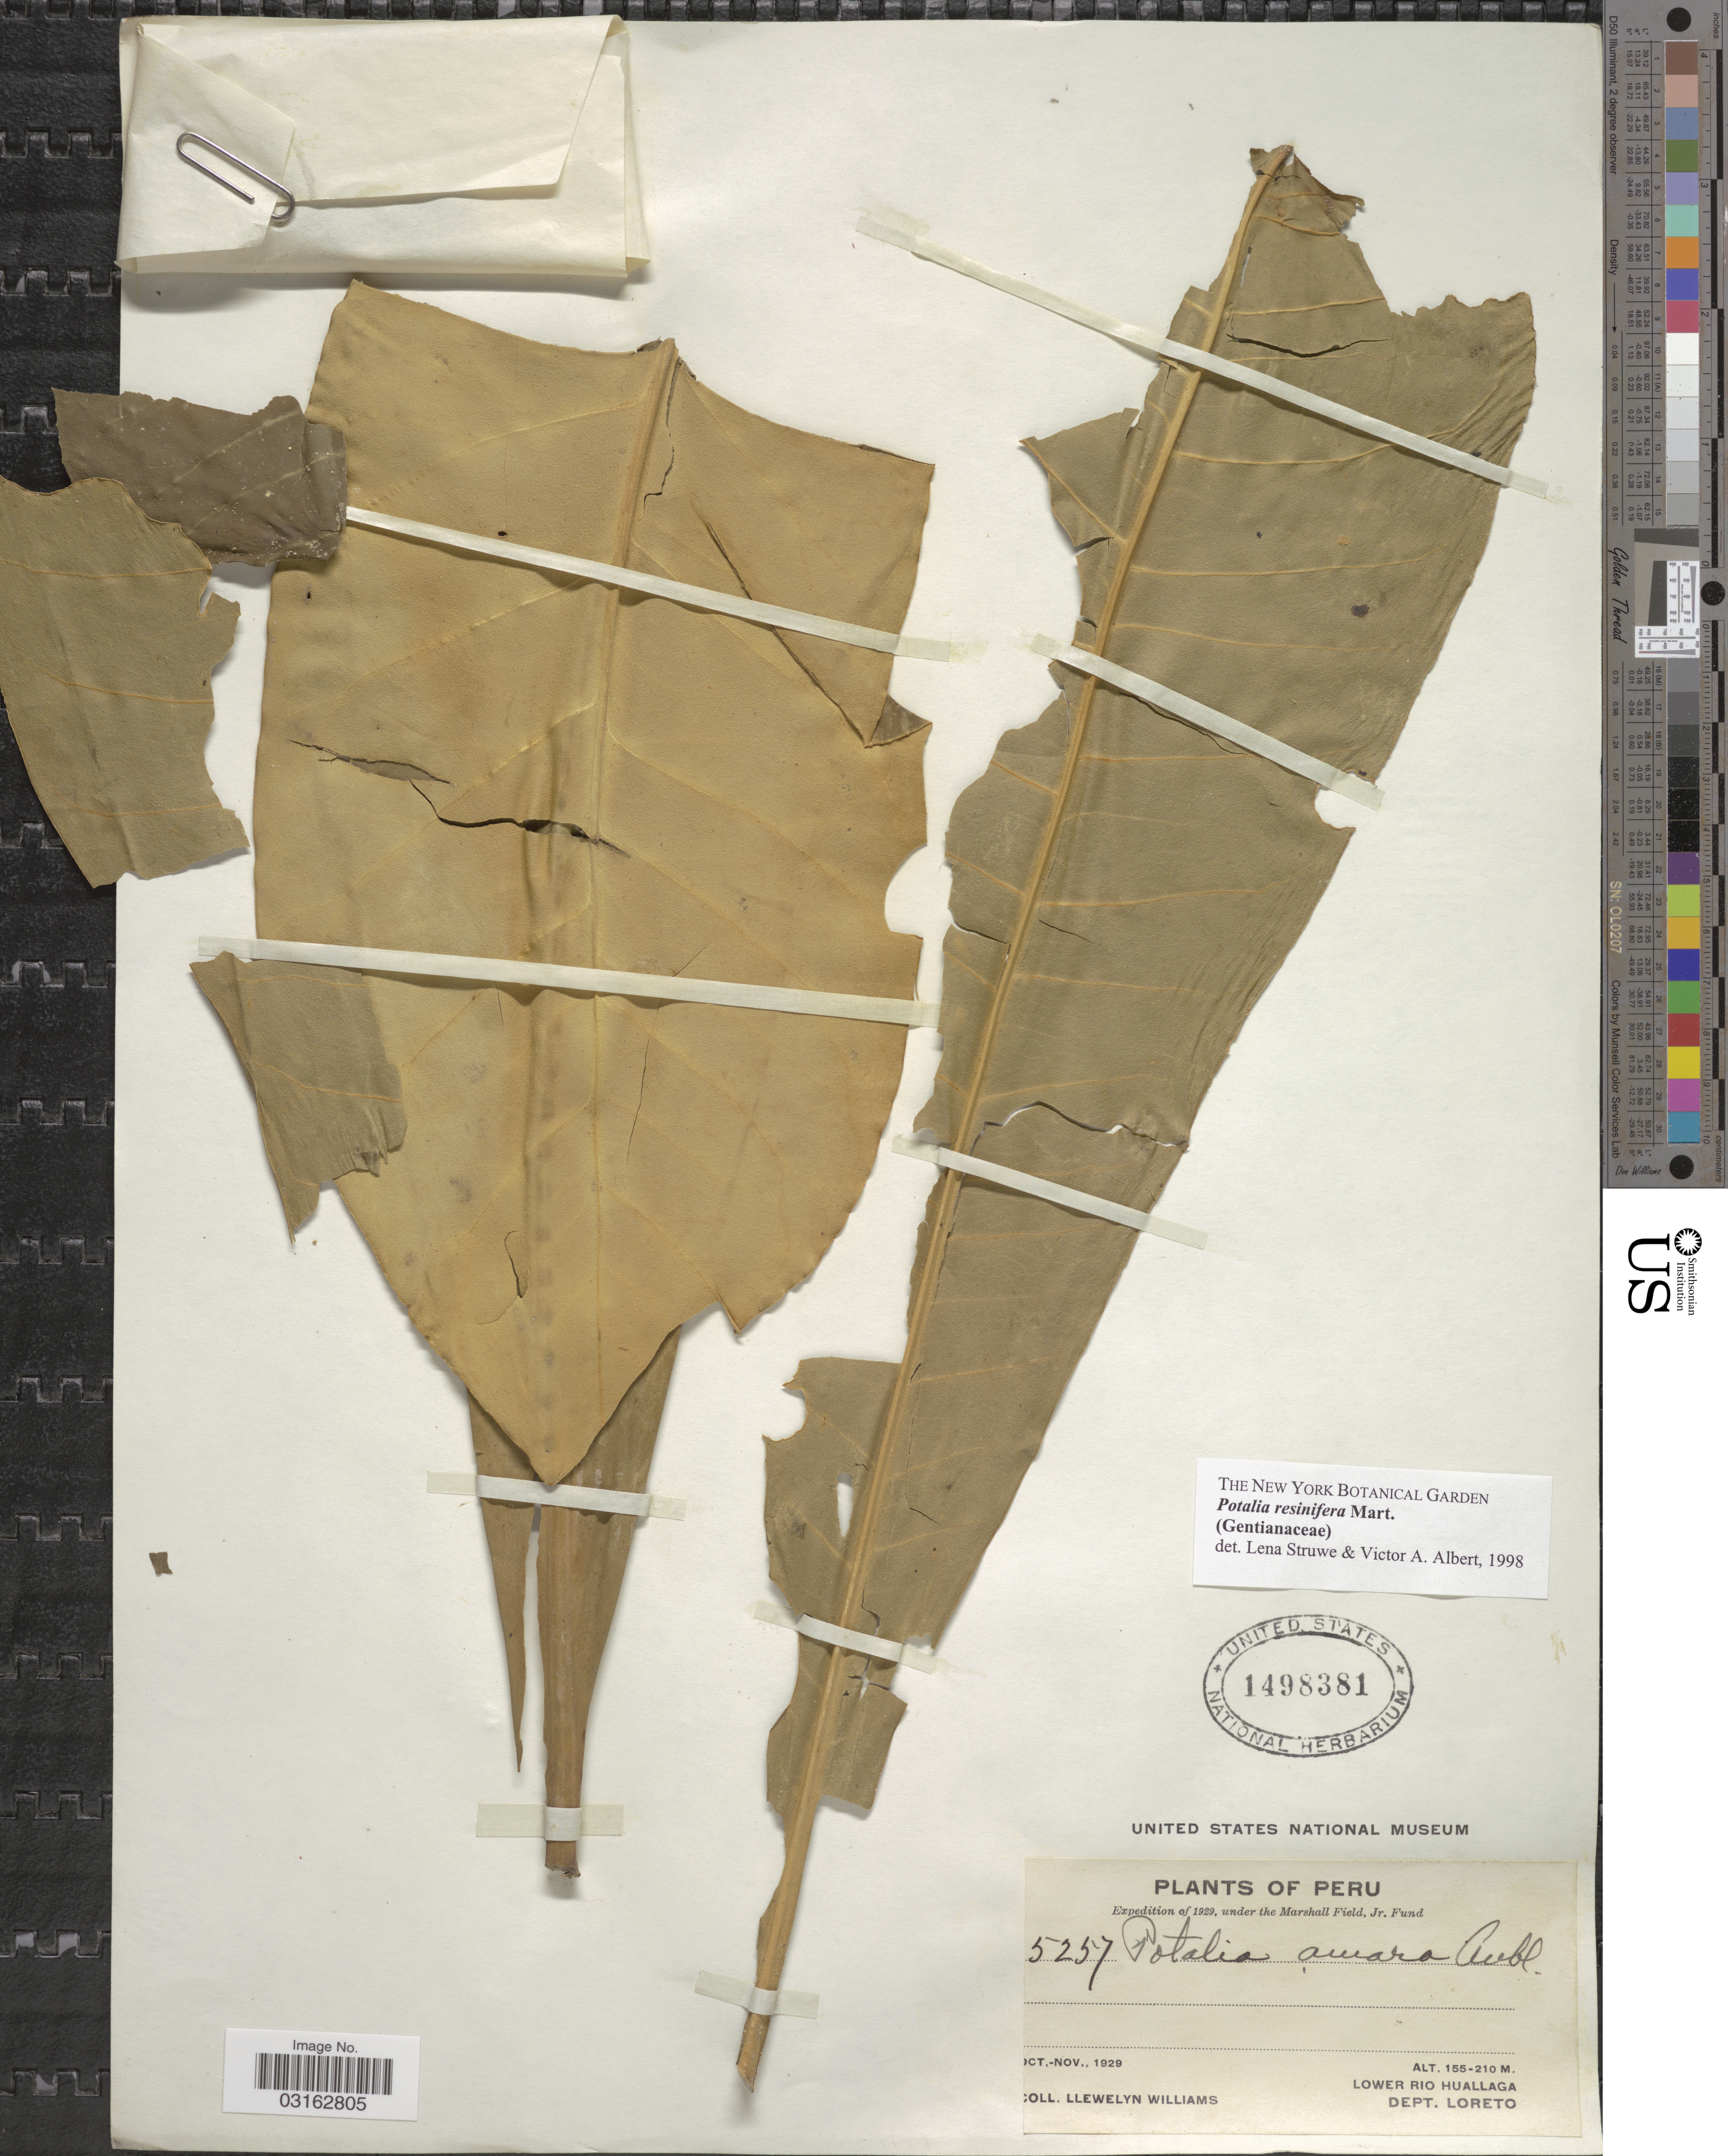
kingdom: Plantae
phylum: Tracheophyta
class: Magnoliopsida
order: Gentianales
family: Gentianaceae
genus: Potalia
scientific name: Potalia resinifera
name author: Mart.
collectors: Ll. Williams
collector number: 5257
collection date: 1929-10/1929-11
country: Peru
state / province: Loreto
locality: Lower Rio Huallaga, Dept. Loreto.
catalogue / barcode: US 1498381